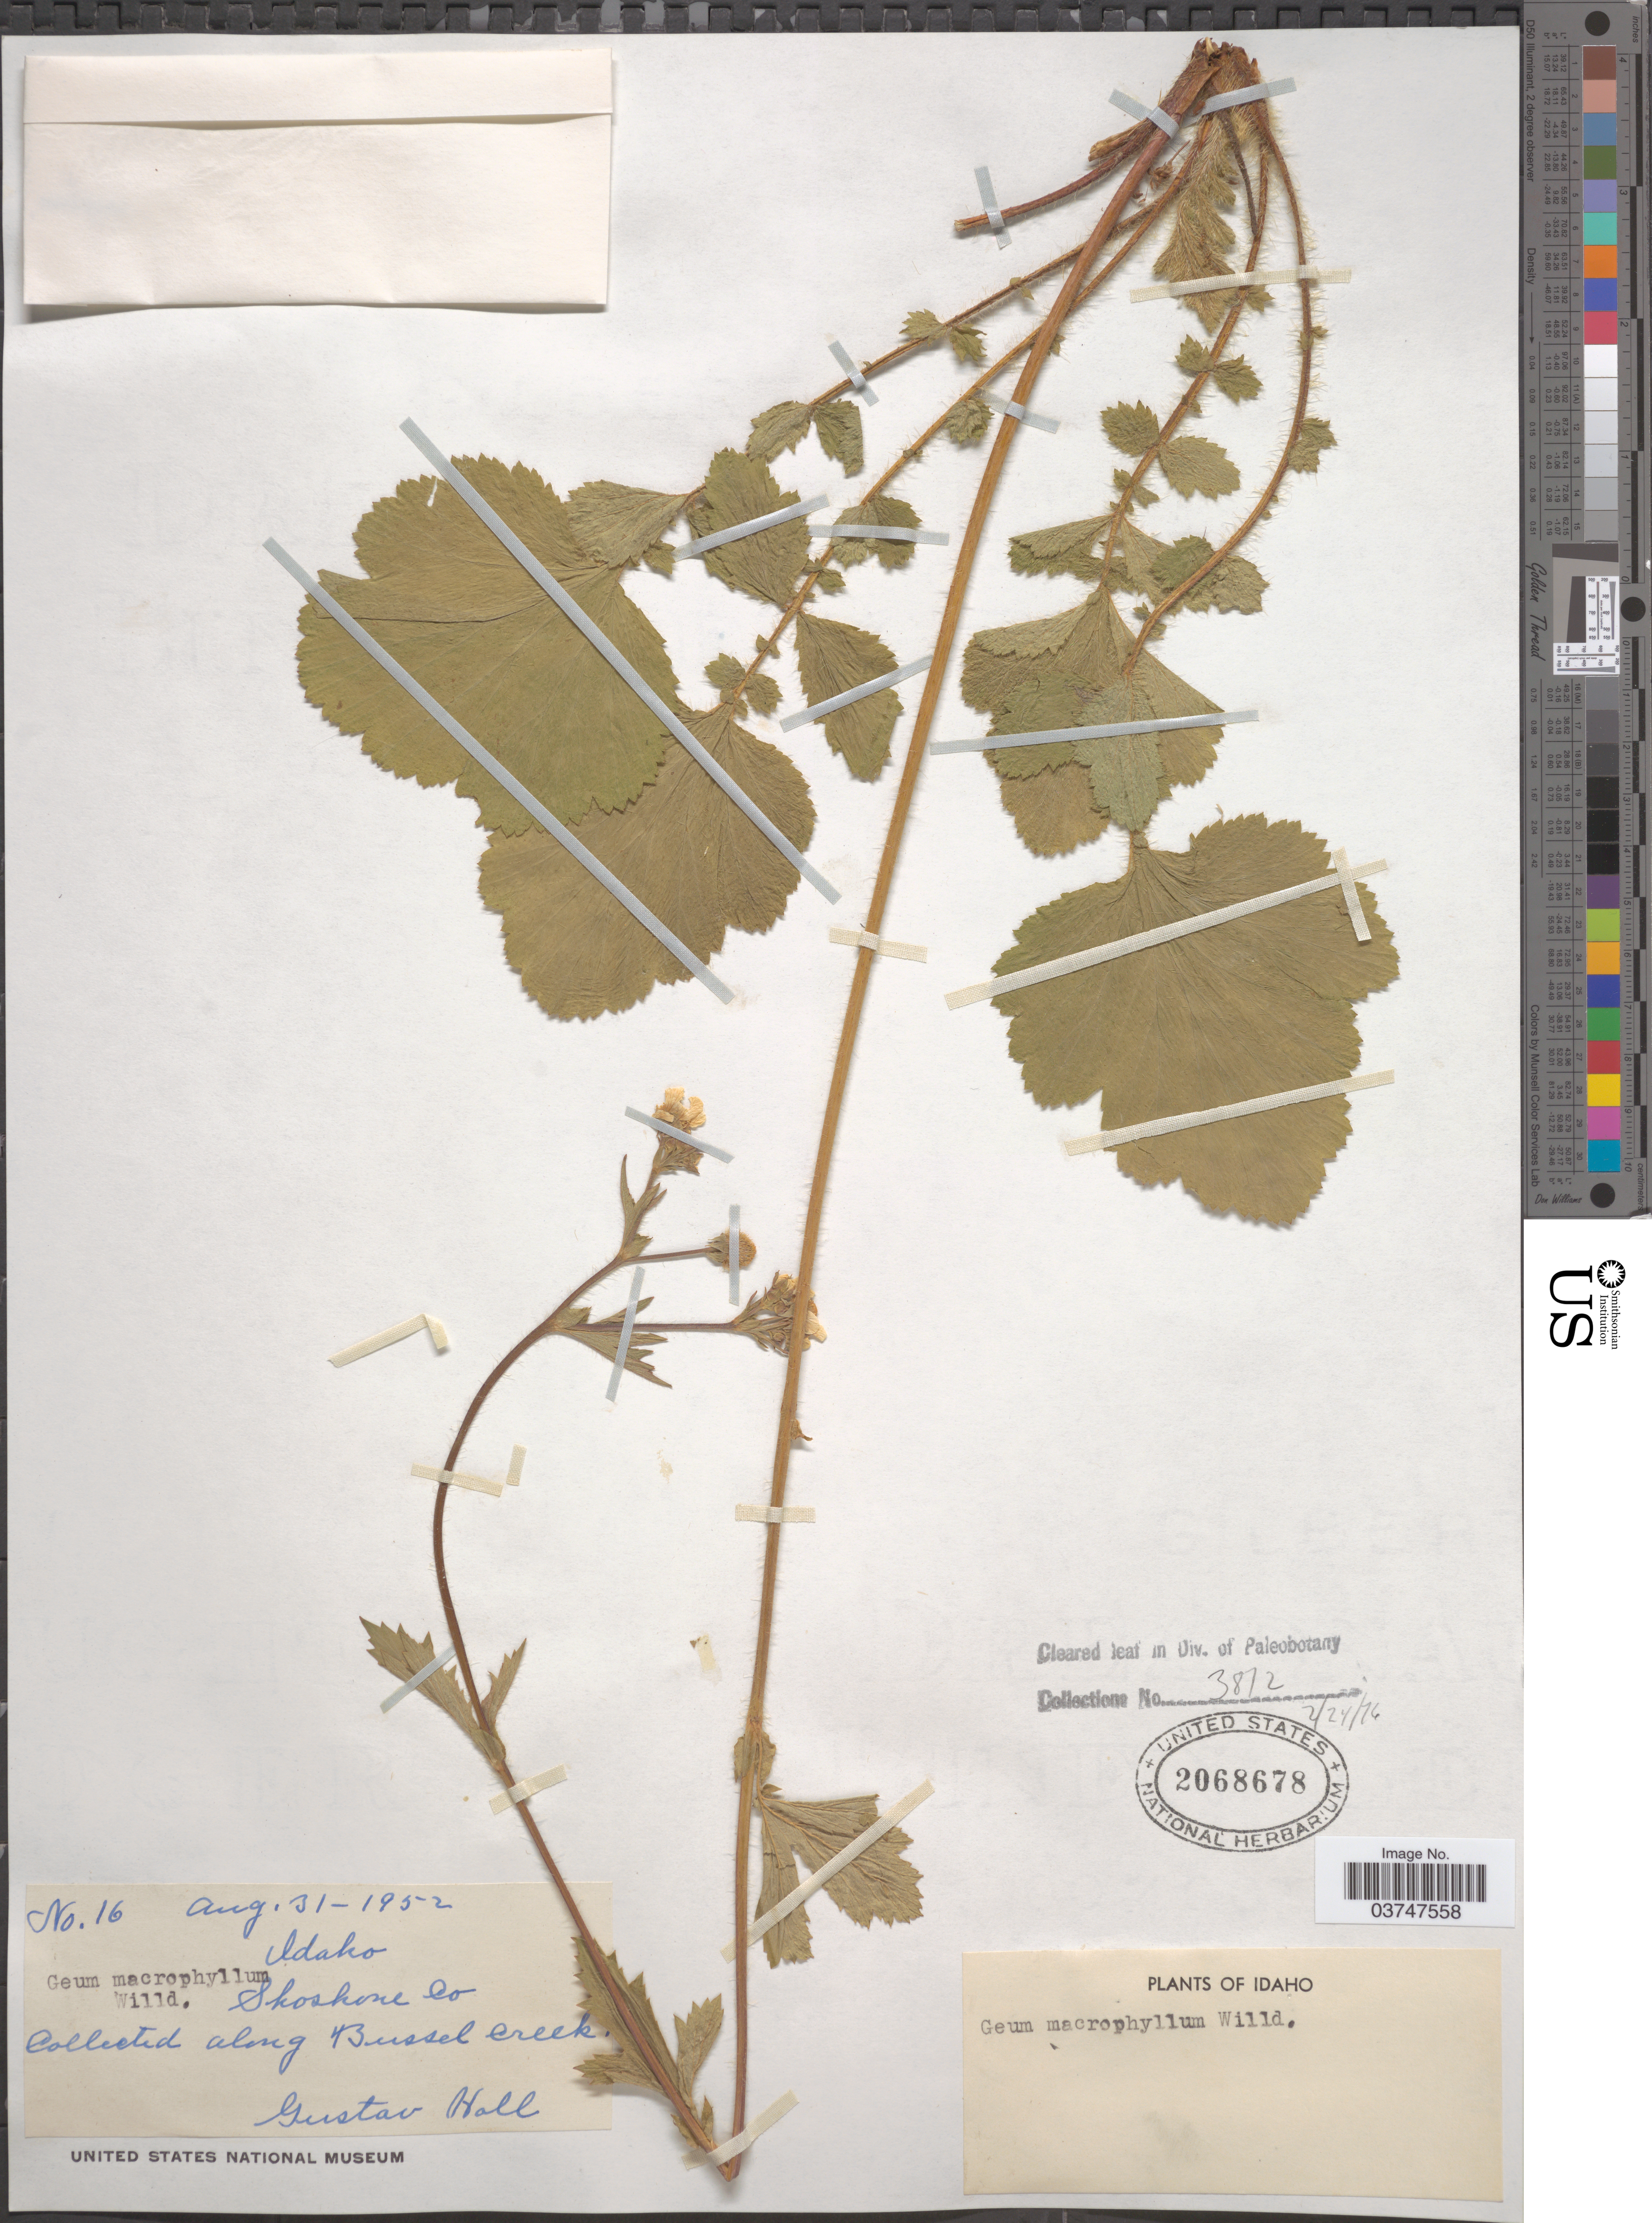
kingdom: Plantae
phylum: Tracheophyta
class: Magnoliopsida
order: Rosales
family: Rosaceae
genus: Geum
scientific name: Geum macrophyllum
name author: Willd.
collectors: G. Hall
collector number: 16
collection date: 1952-08-31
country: United States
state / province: Idaho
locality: Shoshone Co. Along Bussel Creek.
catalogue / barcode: US 2068678